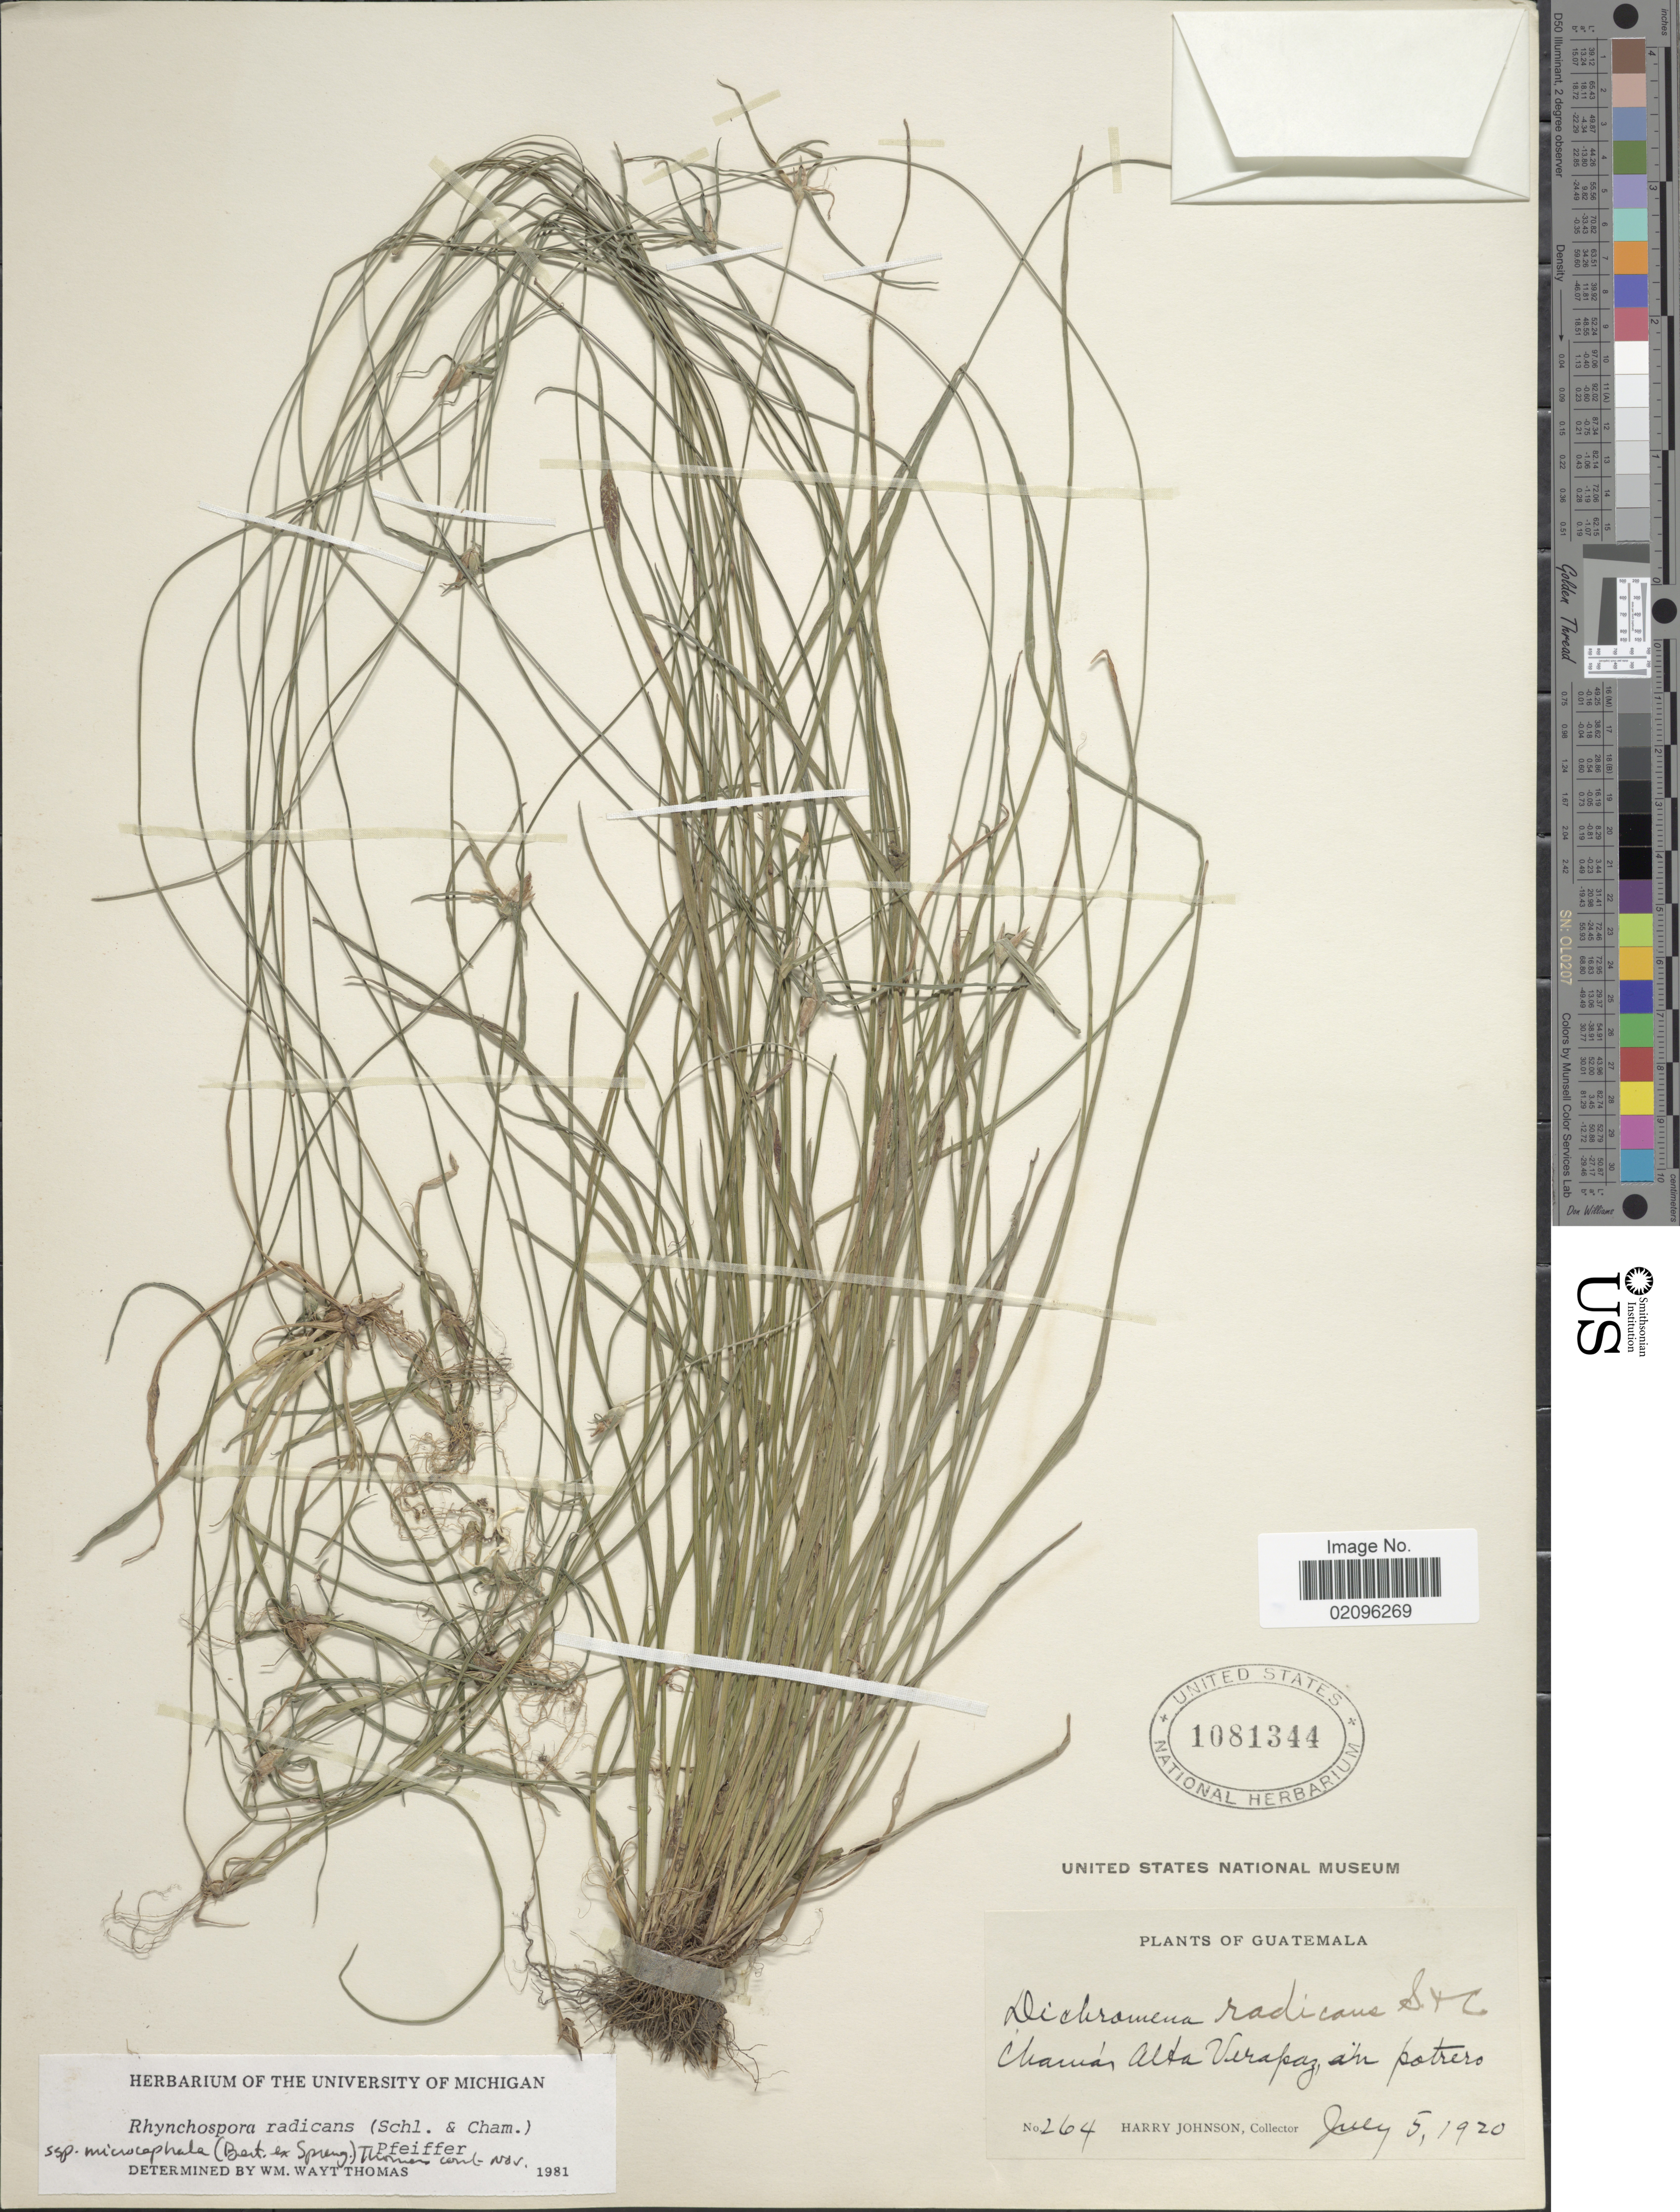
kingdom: Plantae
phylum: Tracheophyta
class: Liliopsida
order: Poales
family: Cyperaceae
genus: Rhynchospora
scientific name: Rhynchospora radicans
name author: (Schltdl. & Cham.) H. Pfeiff.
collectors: H. Johnson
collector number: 264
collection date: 1920-07-05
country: Guatemala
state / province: Alta Verapaz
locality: Chamas, Alta Verapaz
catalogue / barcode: US 1081344